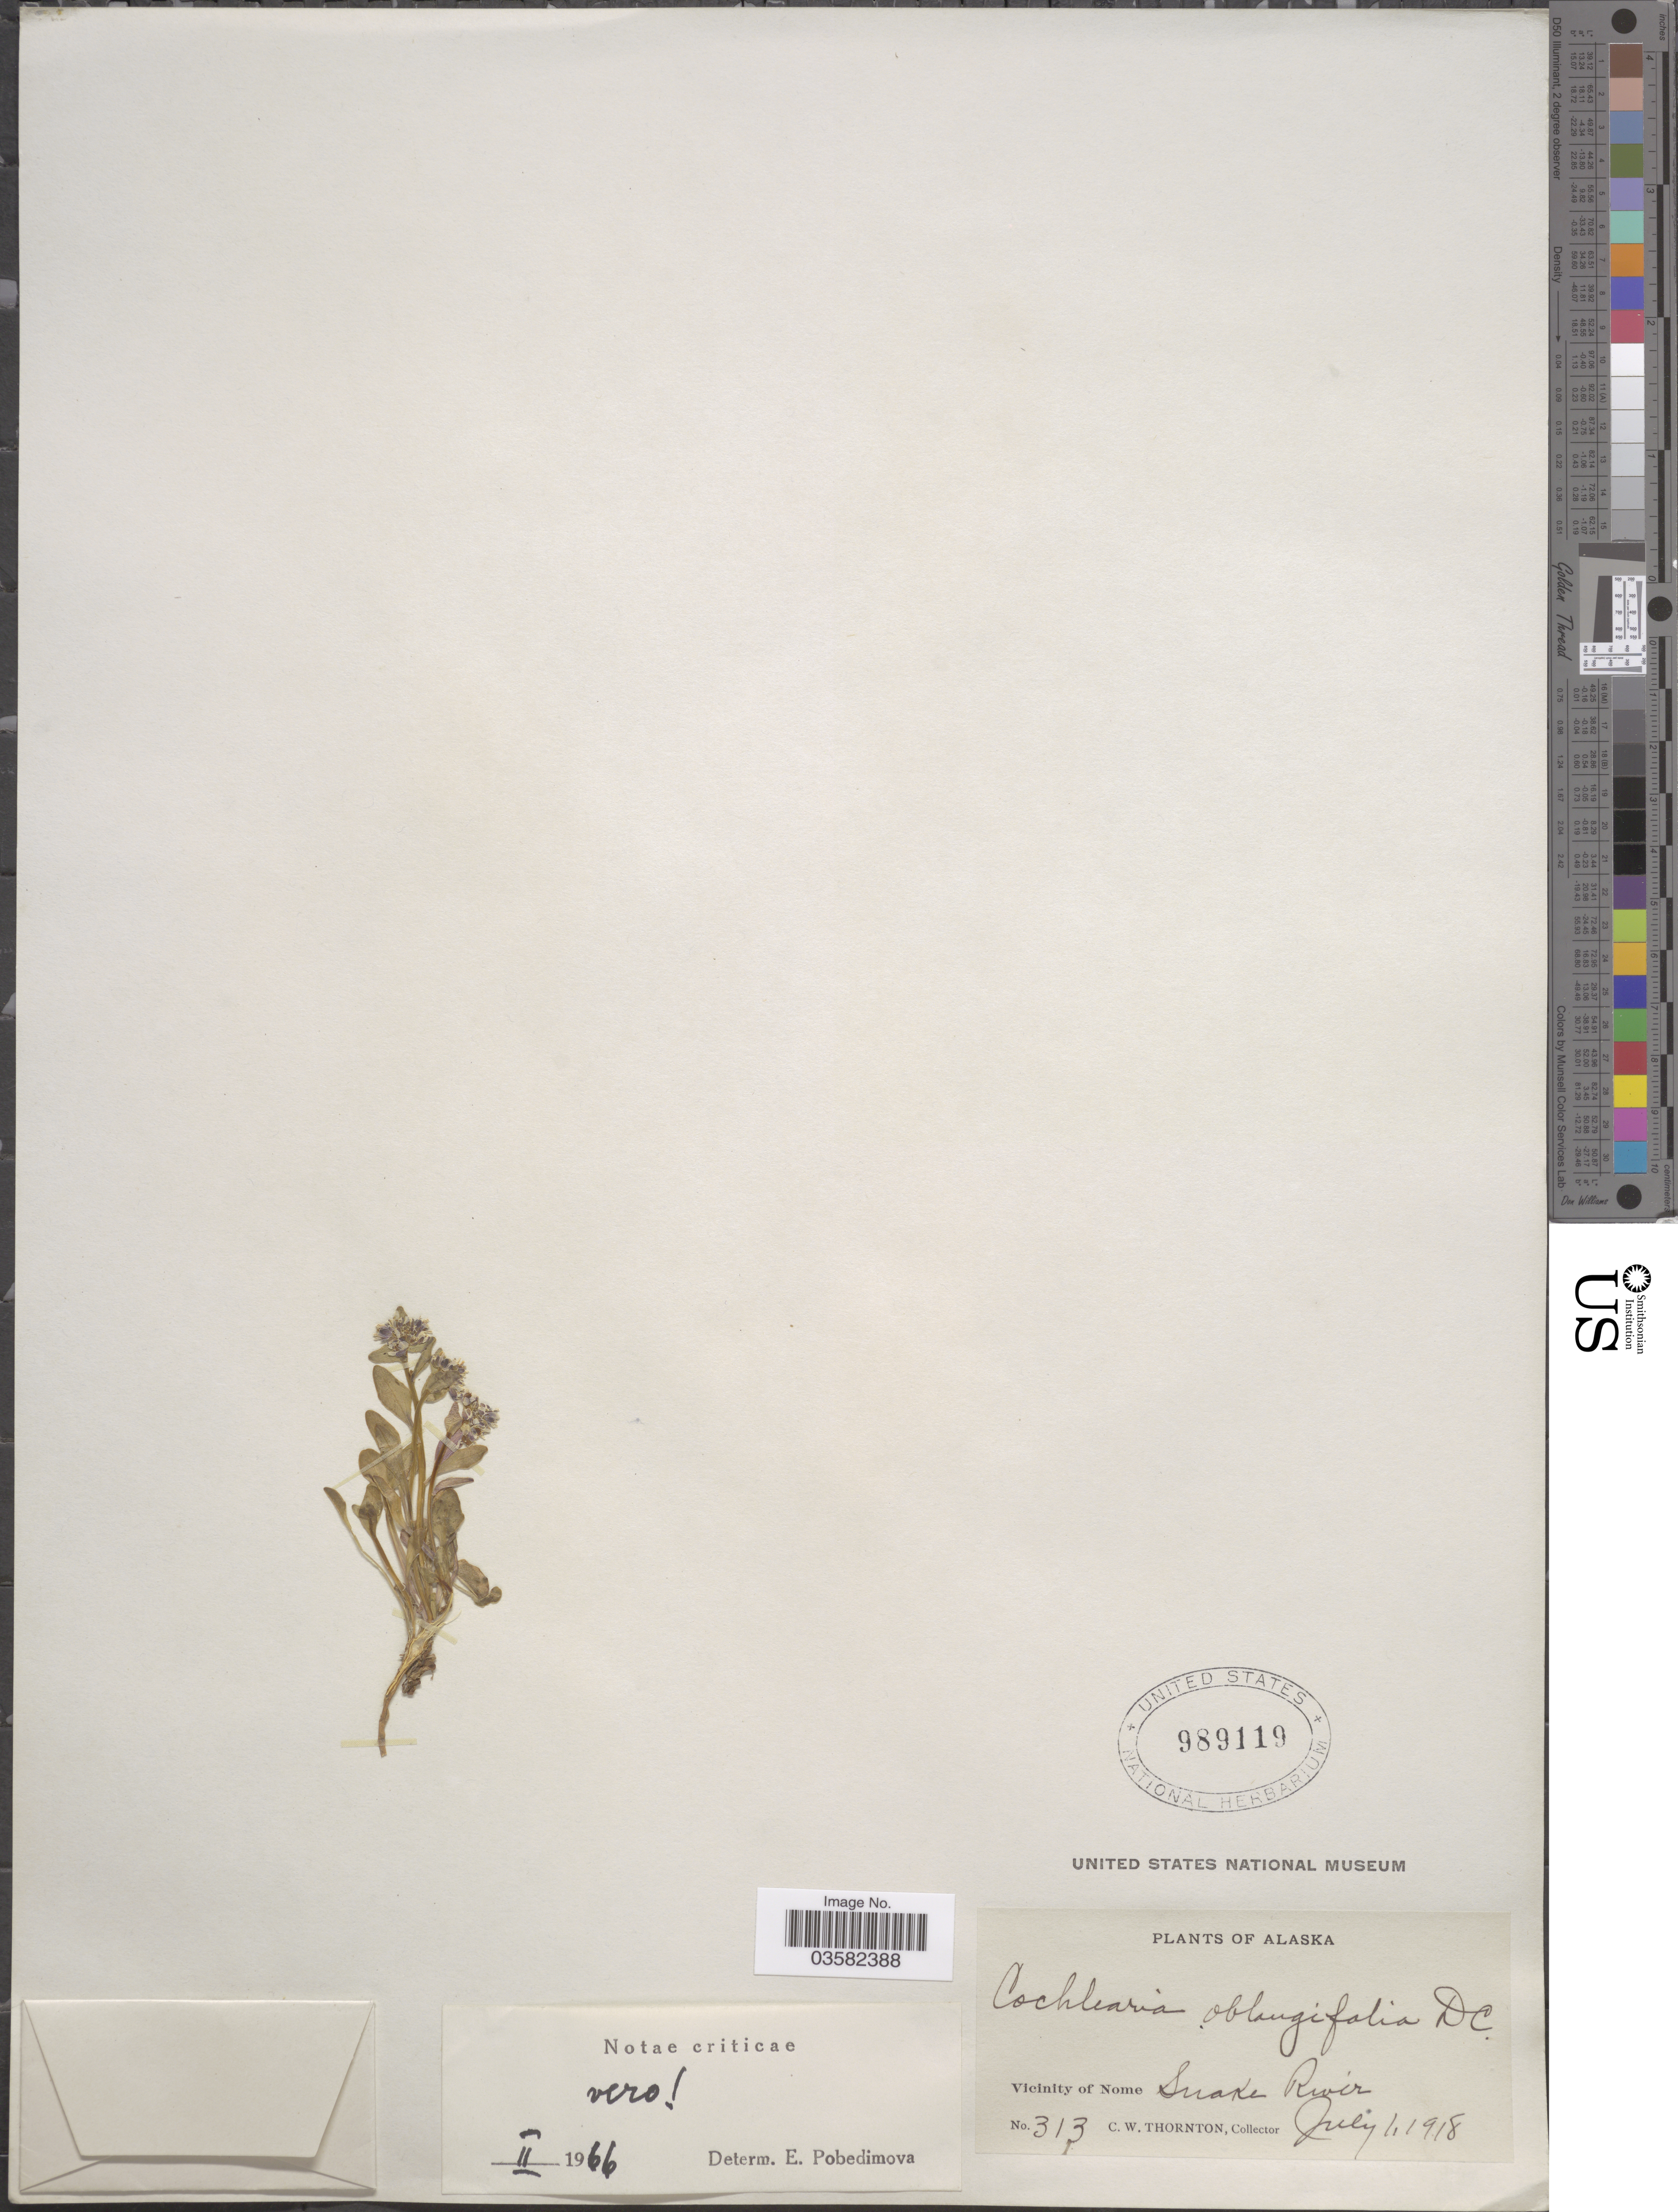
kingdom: Plantae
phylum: Tracheophyta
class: Magnoliopsida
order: Brassicales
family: Brassicaceae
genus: Cochlearia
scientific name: Cochlearia oblongifolia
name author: DC.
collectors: C. Thornton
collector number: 313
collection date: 1918-07-01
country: United States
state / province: Alaska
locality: Vicinity of Nome. Suake River.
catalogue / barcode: US 989119